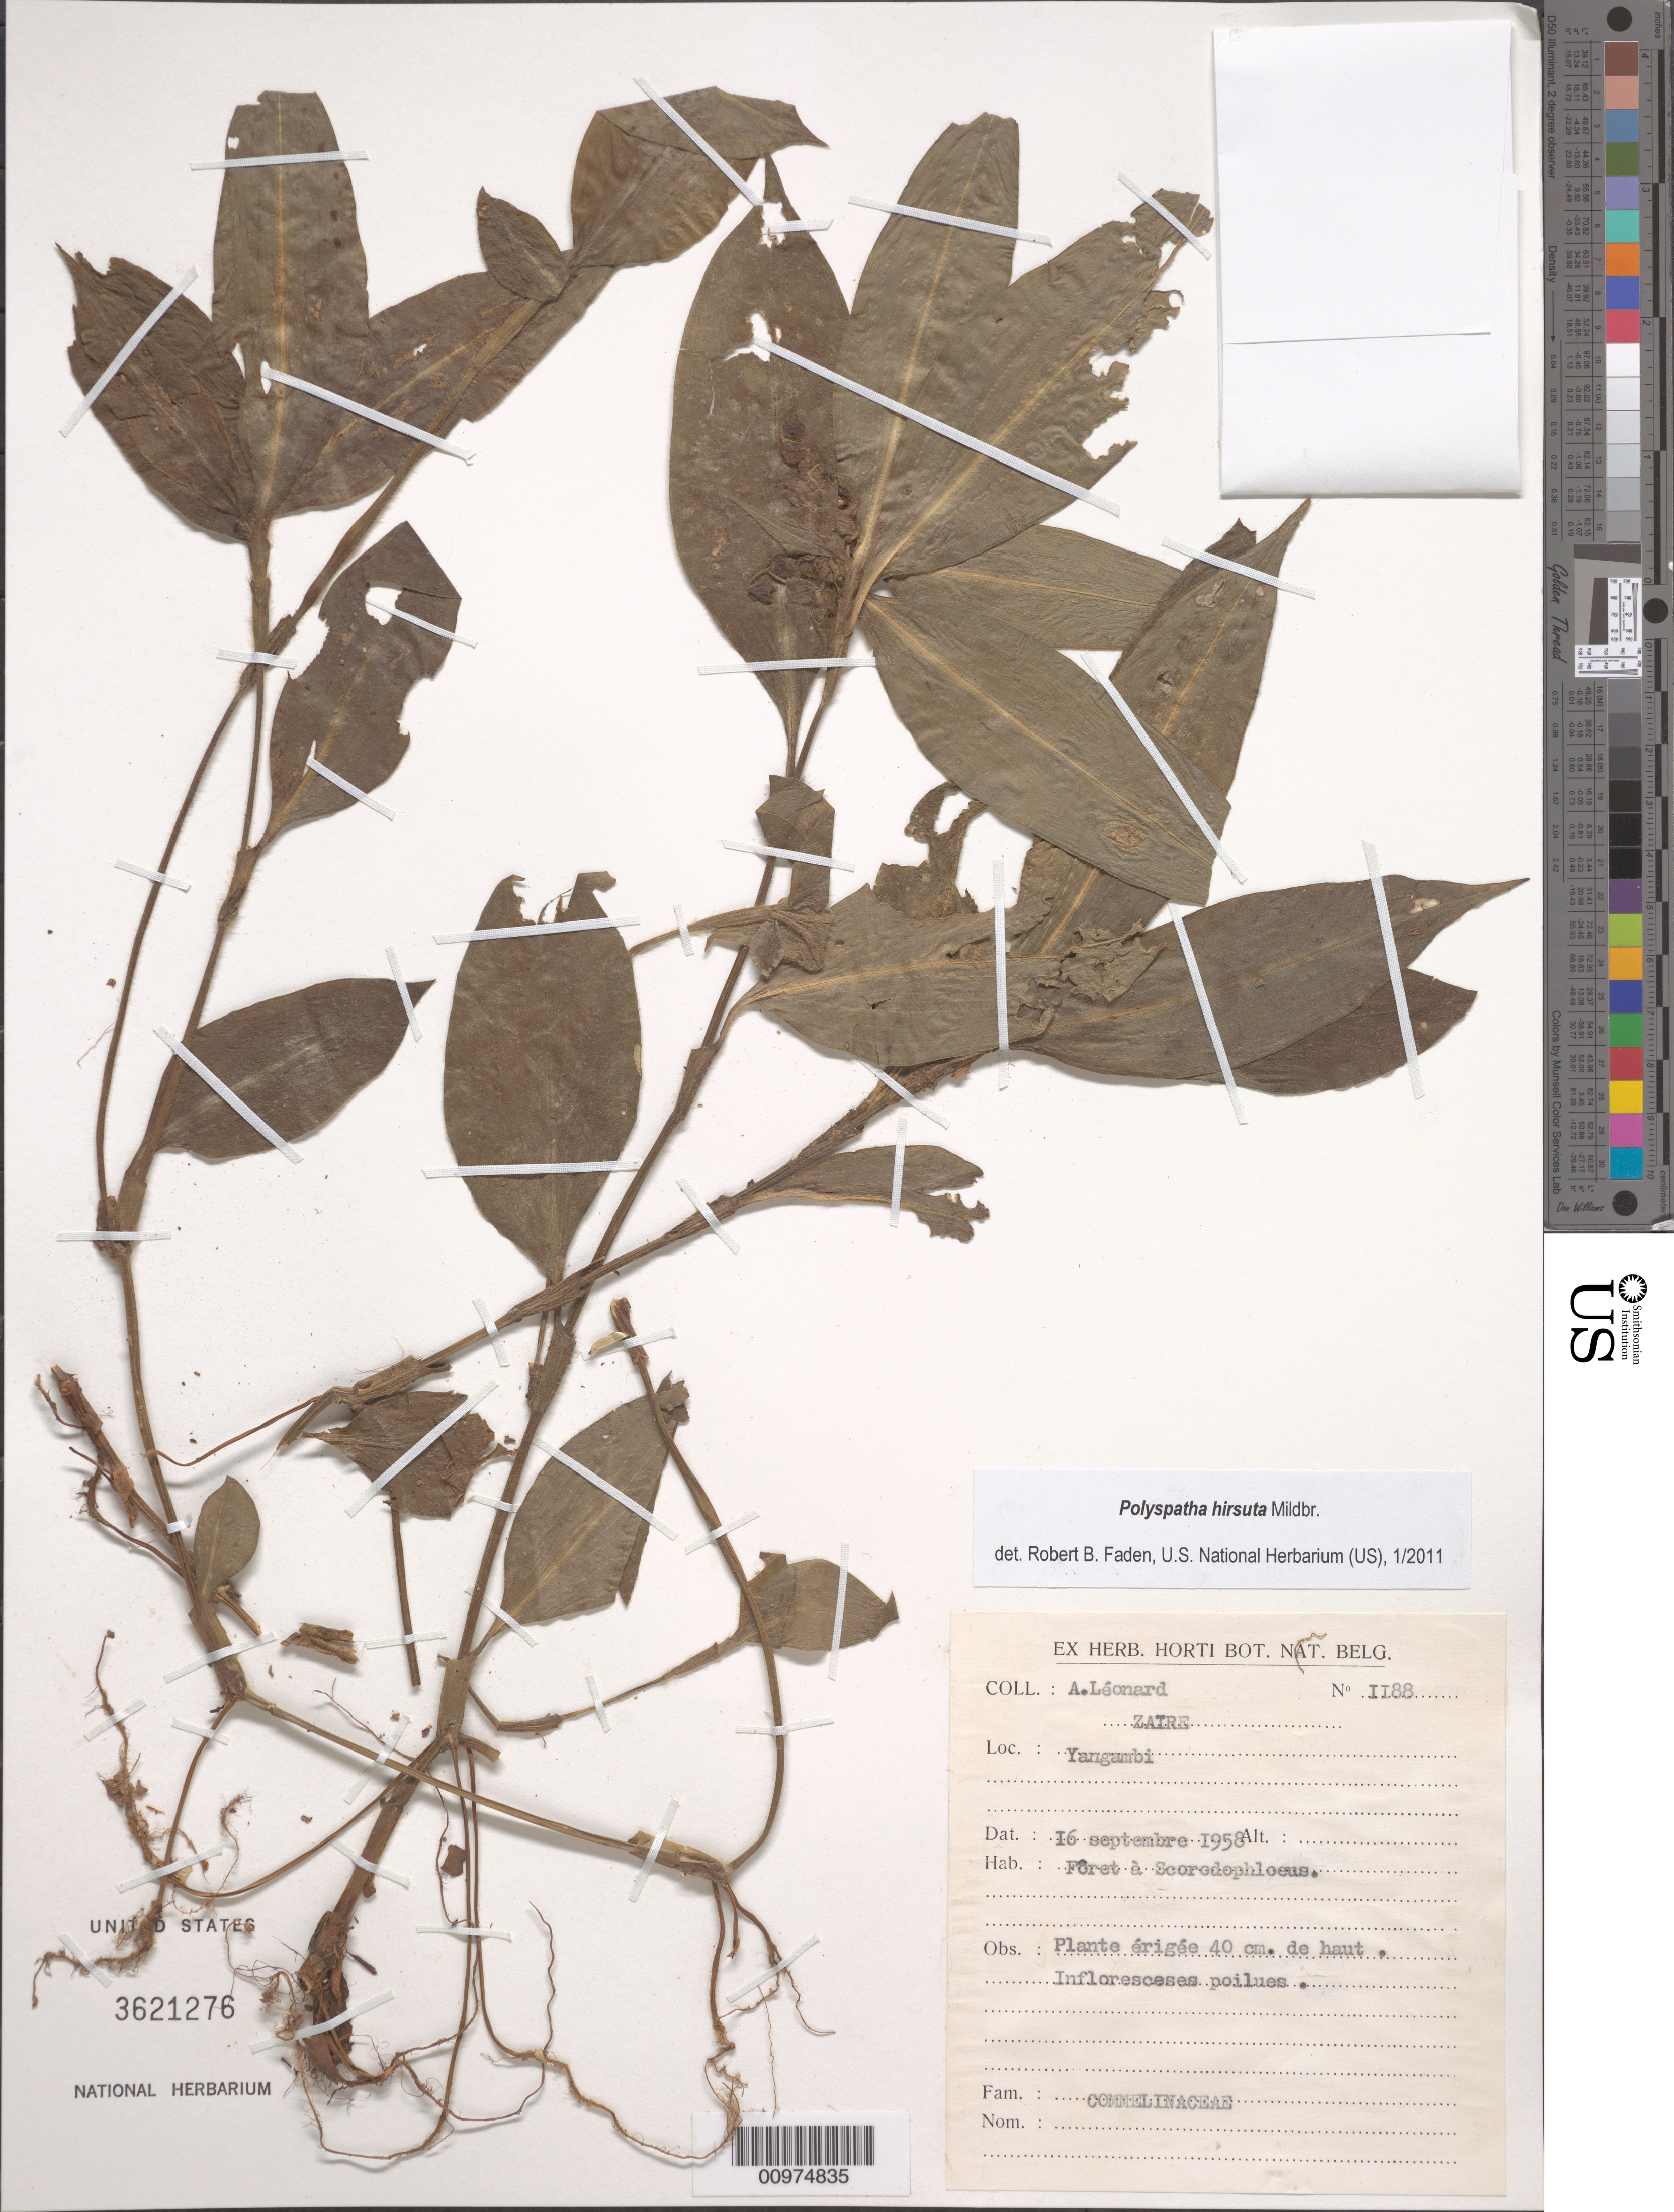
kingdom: Plantae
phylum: Tracheophyta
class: Liliopsida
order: Commelinales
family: Commelinaceae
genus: Polyspatha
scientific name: Polyspatha hirsuta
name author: Mildbr.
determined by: Faden, Robert B., (US), Smithsonian Institution - National Museum of Natural History (UNITED STATES)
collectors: A. Leonard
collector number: II88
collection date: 1958-09-16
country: Congo, Democratic Republic of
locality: Yangambi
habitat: Fôret à Scorodophloeus.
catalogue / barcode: US 3621276